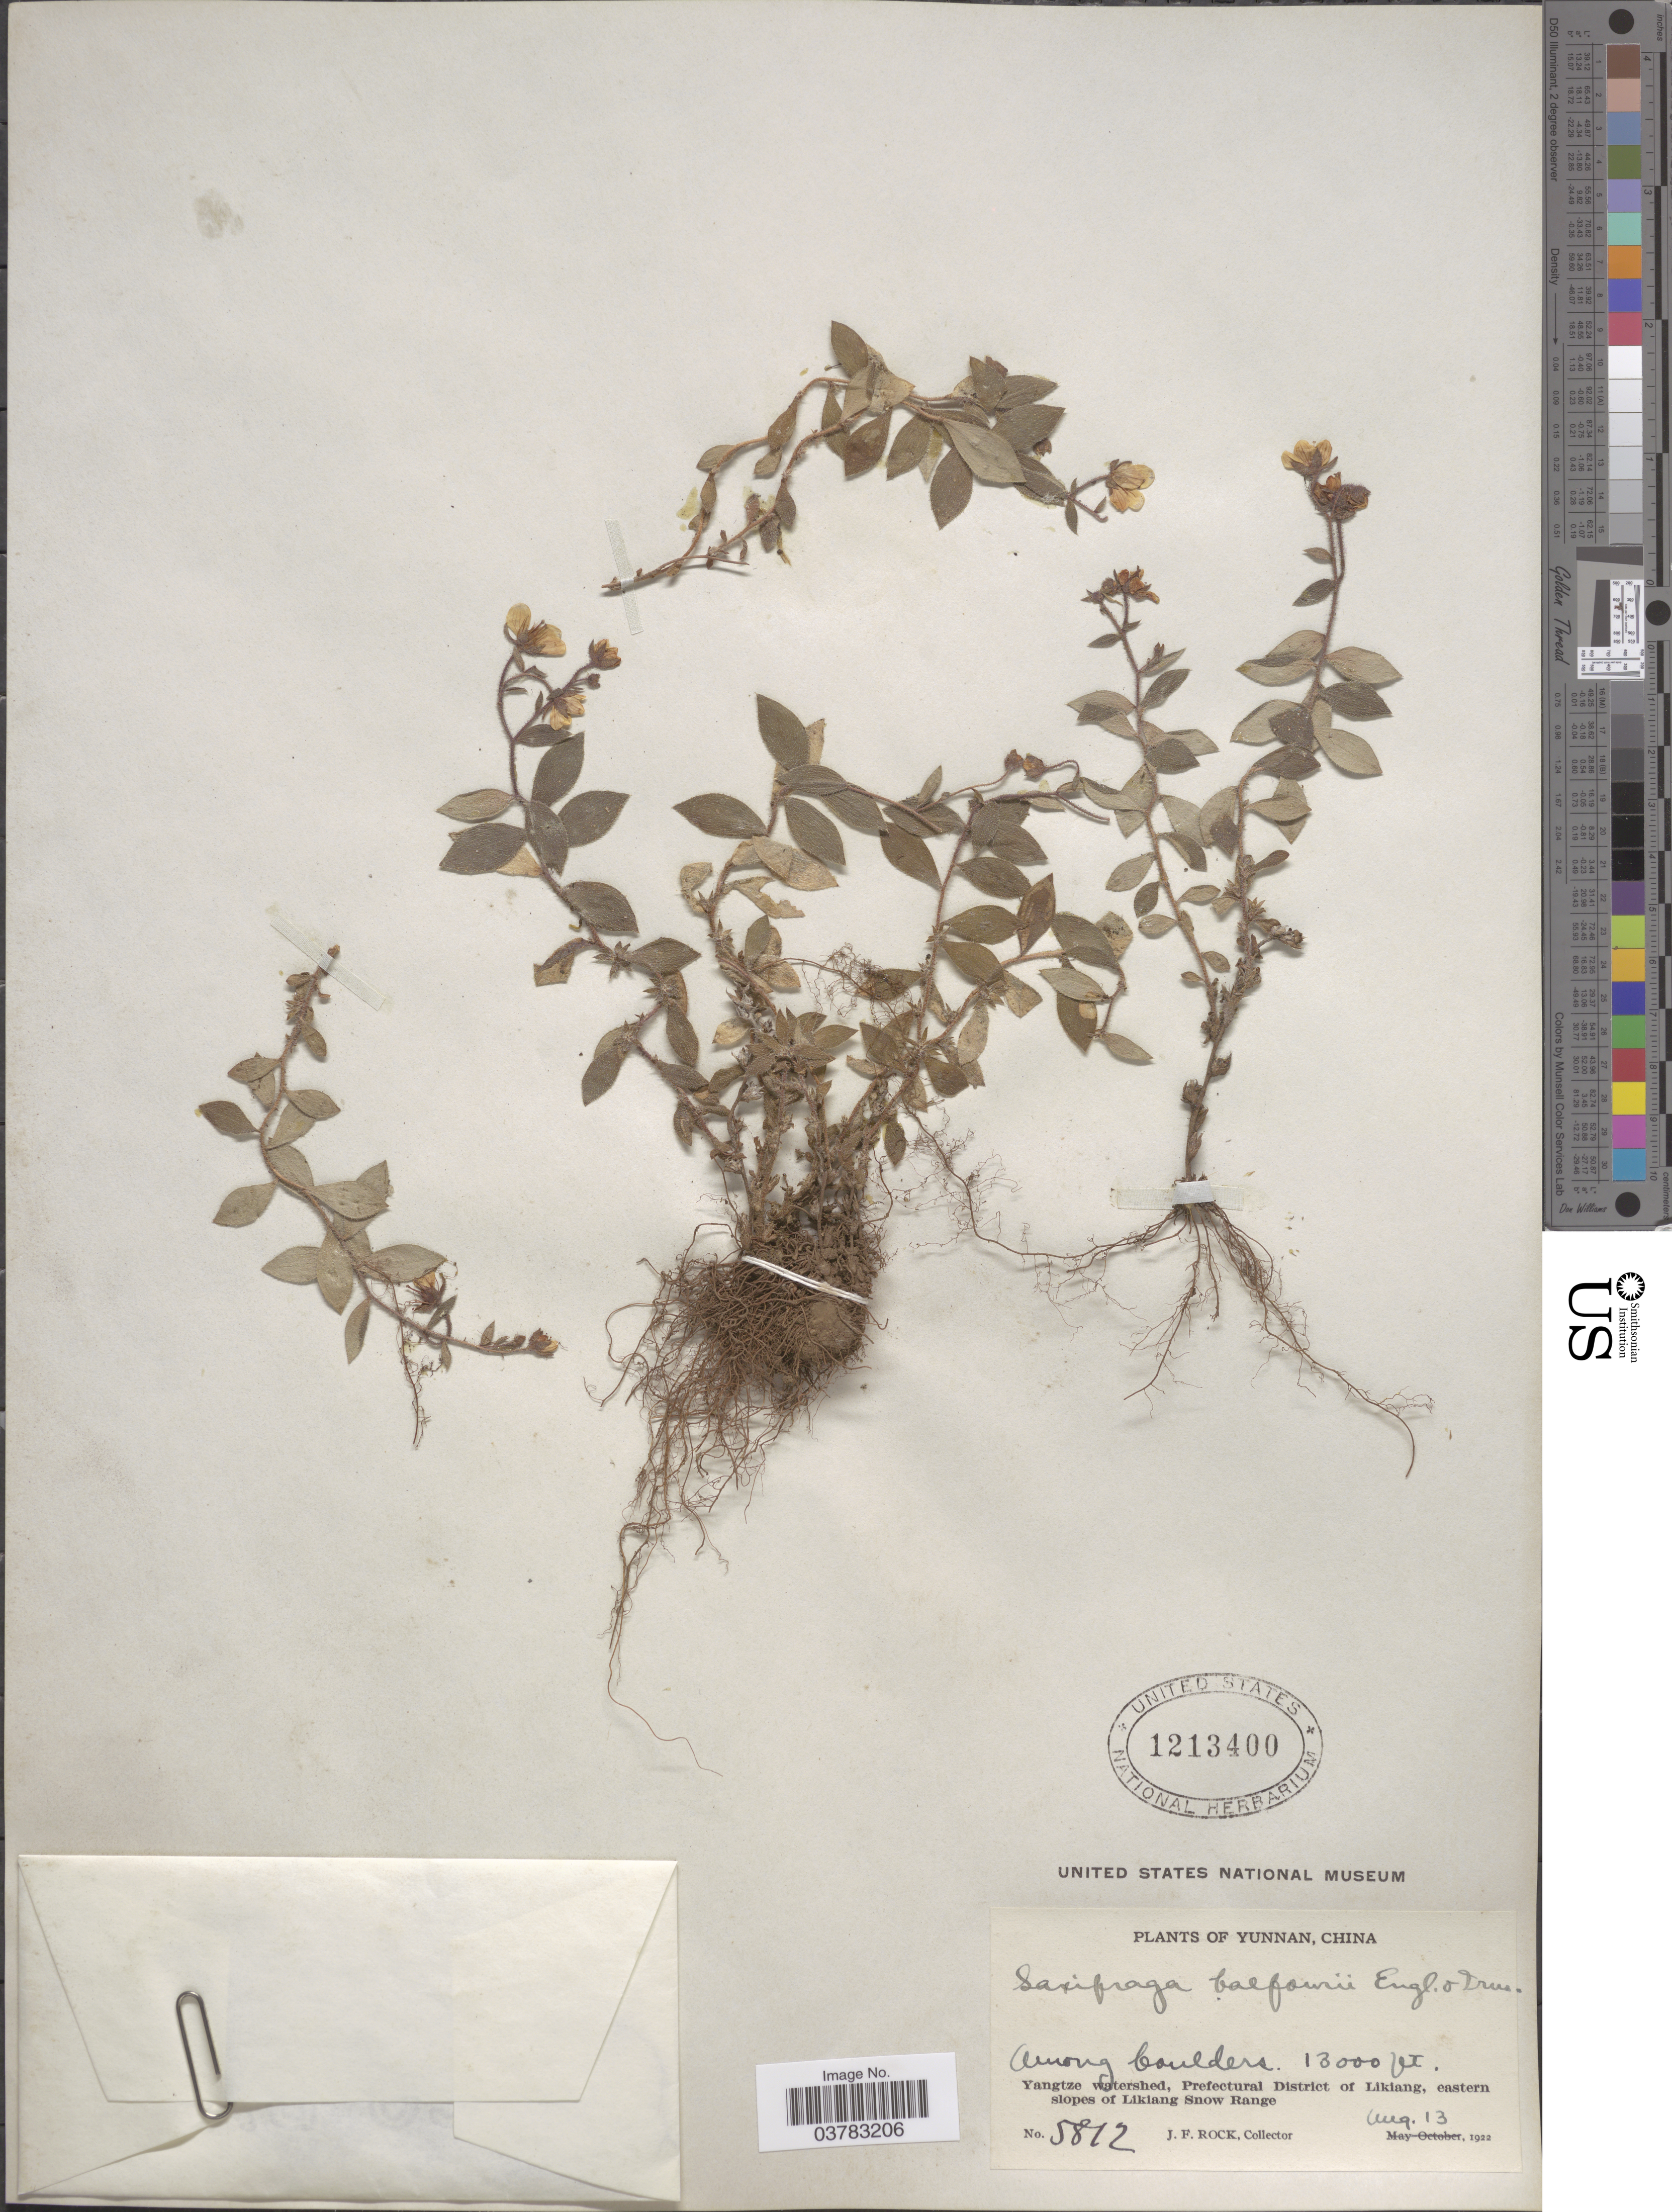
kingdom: Plantae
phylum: Tracheophyta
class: Magnoliopsida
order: Saxifragales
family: Saxifragaceae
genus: Saxifraga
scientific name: Saxifraga balfourii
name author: Engl. & Irmsch.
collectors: J. Rock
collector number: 5812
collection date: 1922-08-13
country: China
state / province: Yunnan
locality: Among boulders. Yangtze watershed, Prefectural District of Likiang, eastern slopes of Likiang Snow Range.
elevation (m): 3962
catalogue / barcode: US 1213400